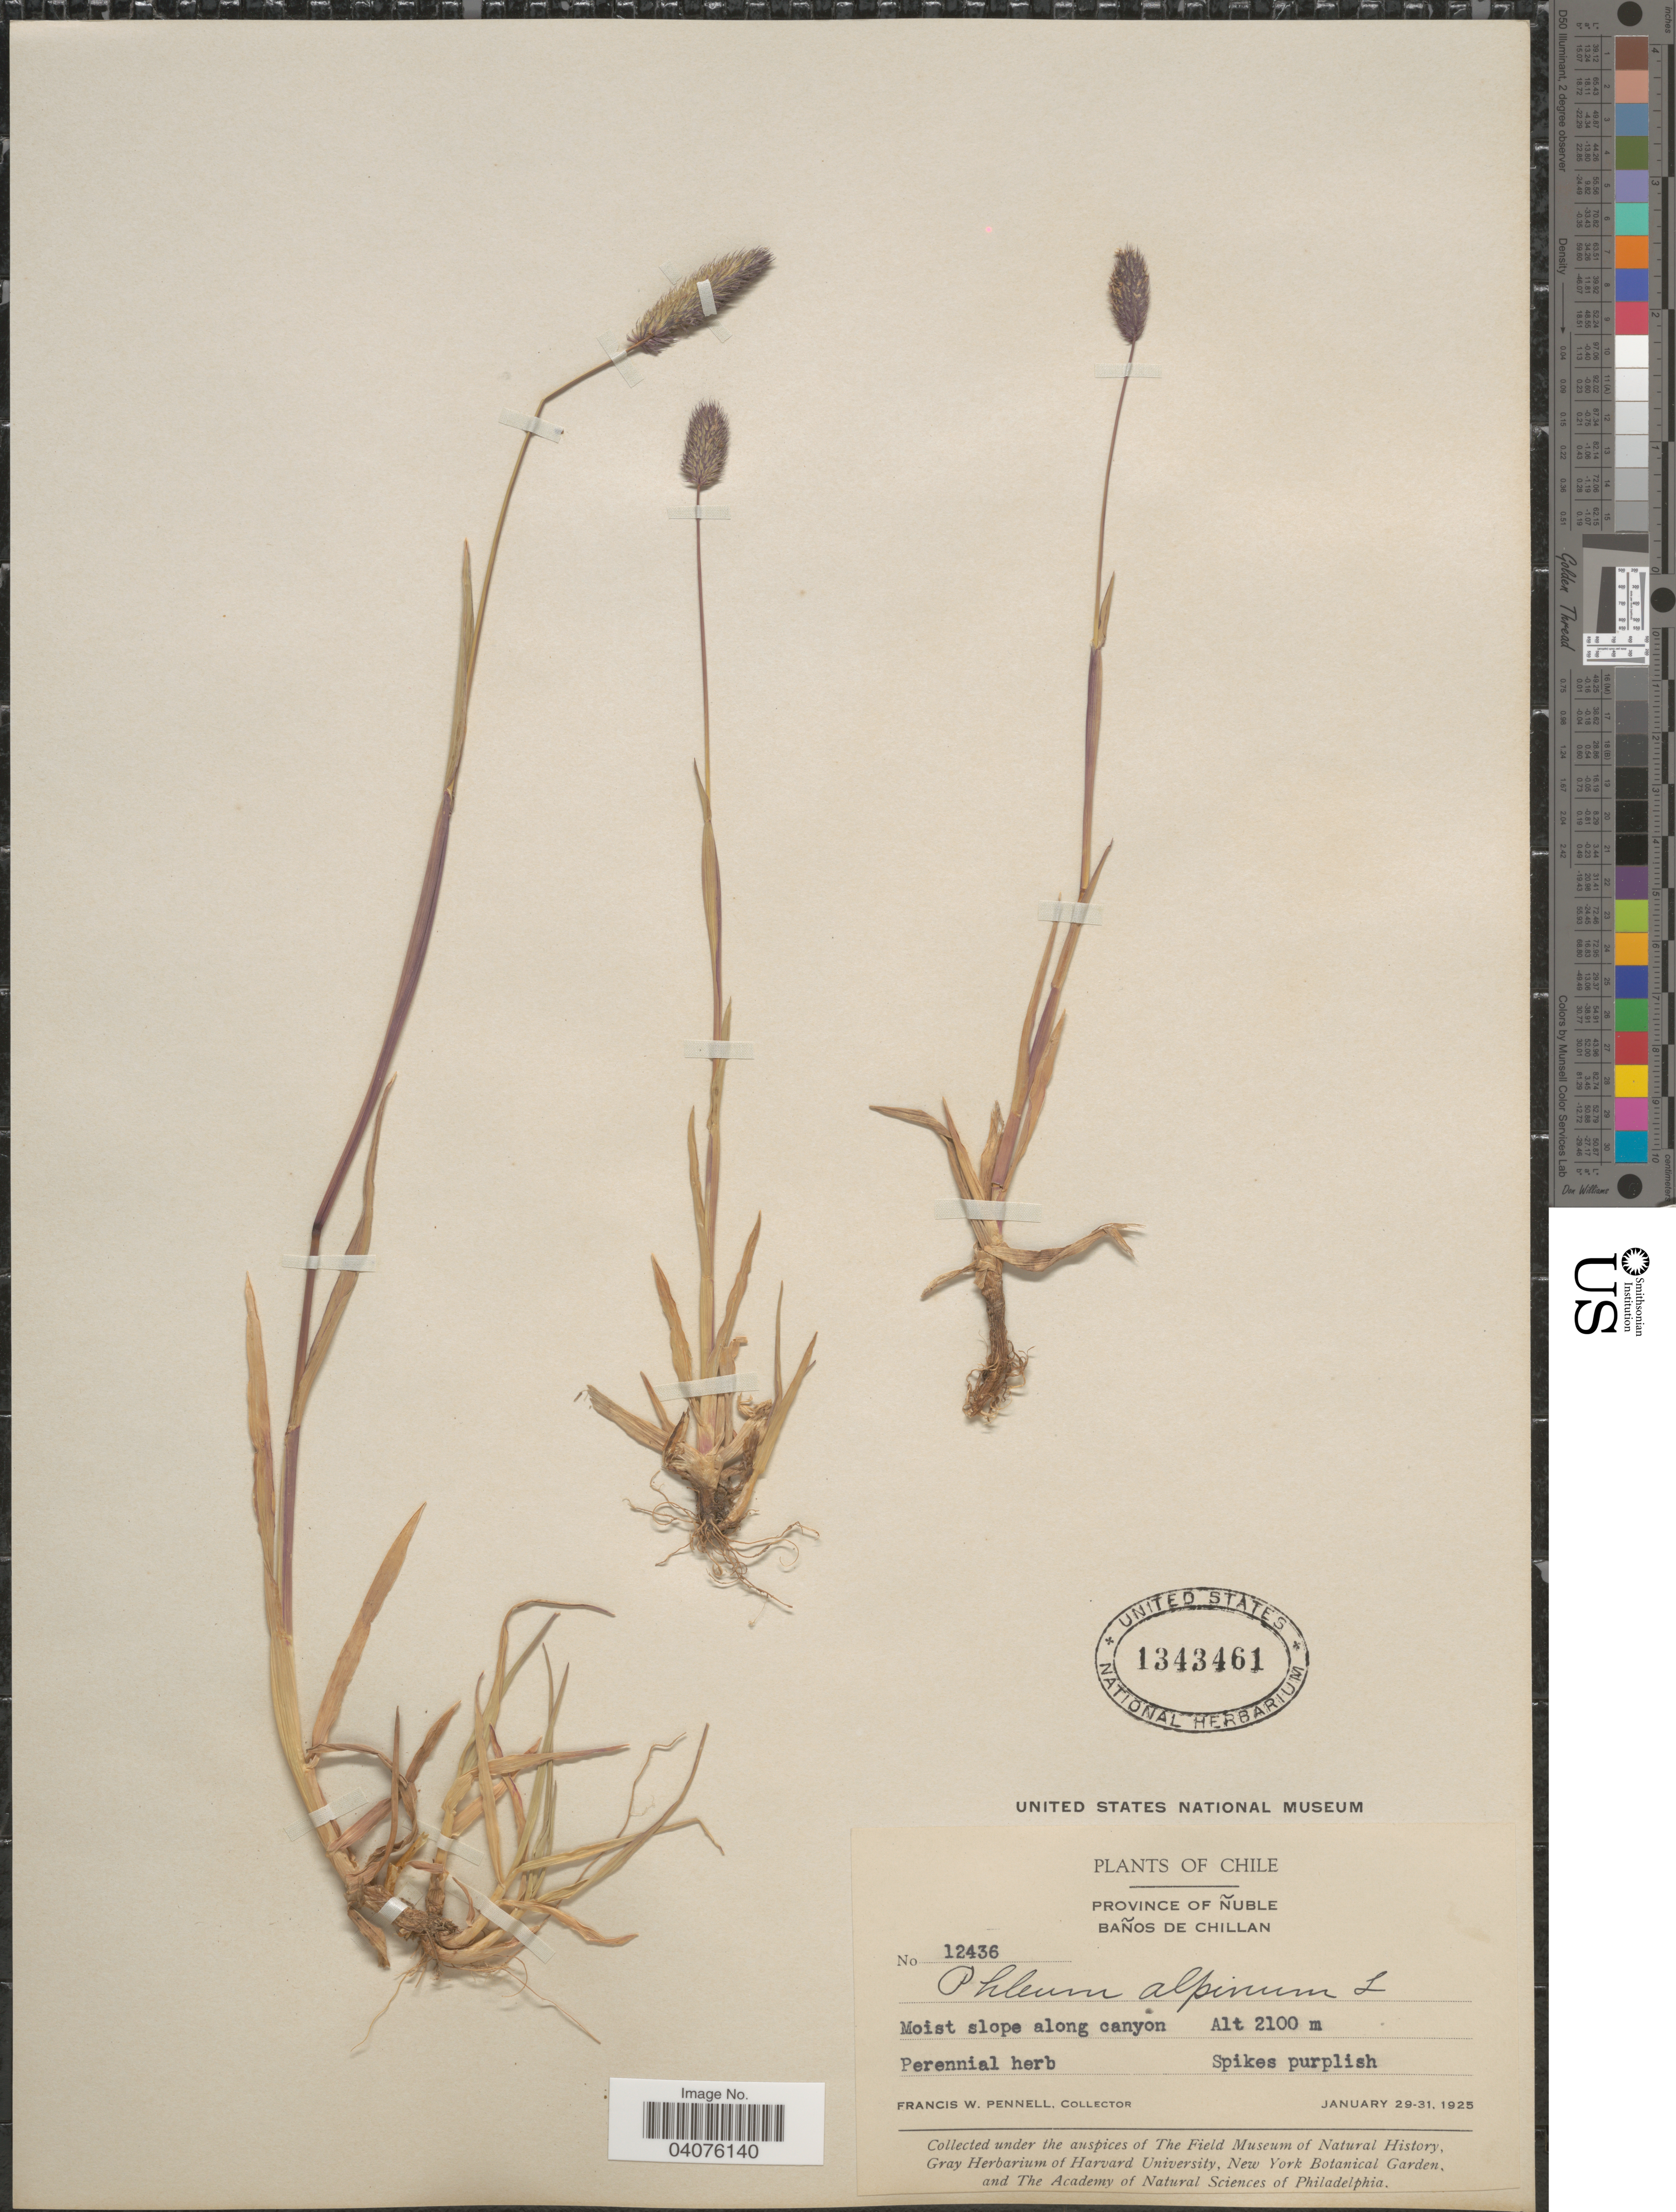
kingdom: Plantae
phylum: Tracheophyta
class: Liliopsida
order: Poales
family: Poaceae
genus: Phleum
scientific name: Phleum alpinum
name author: L.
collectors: F. W. Pennell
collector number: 12436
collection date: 1925-01-29/1925-01-31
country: Chile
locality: Province of Ñuble. Baños de Chillan. Moist slope along canyon.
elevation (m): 2100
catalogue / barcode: US 1343461